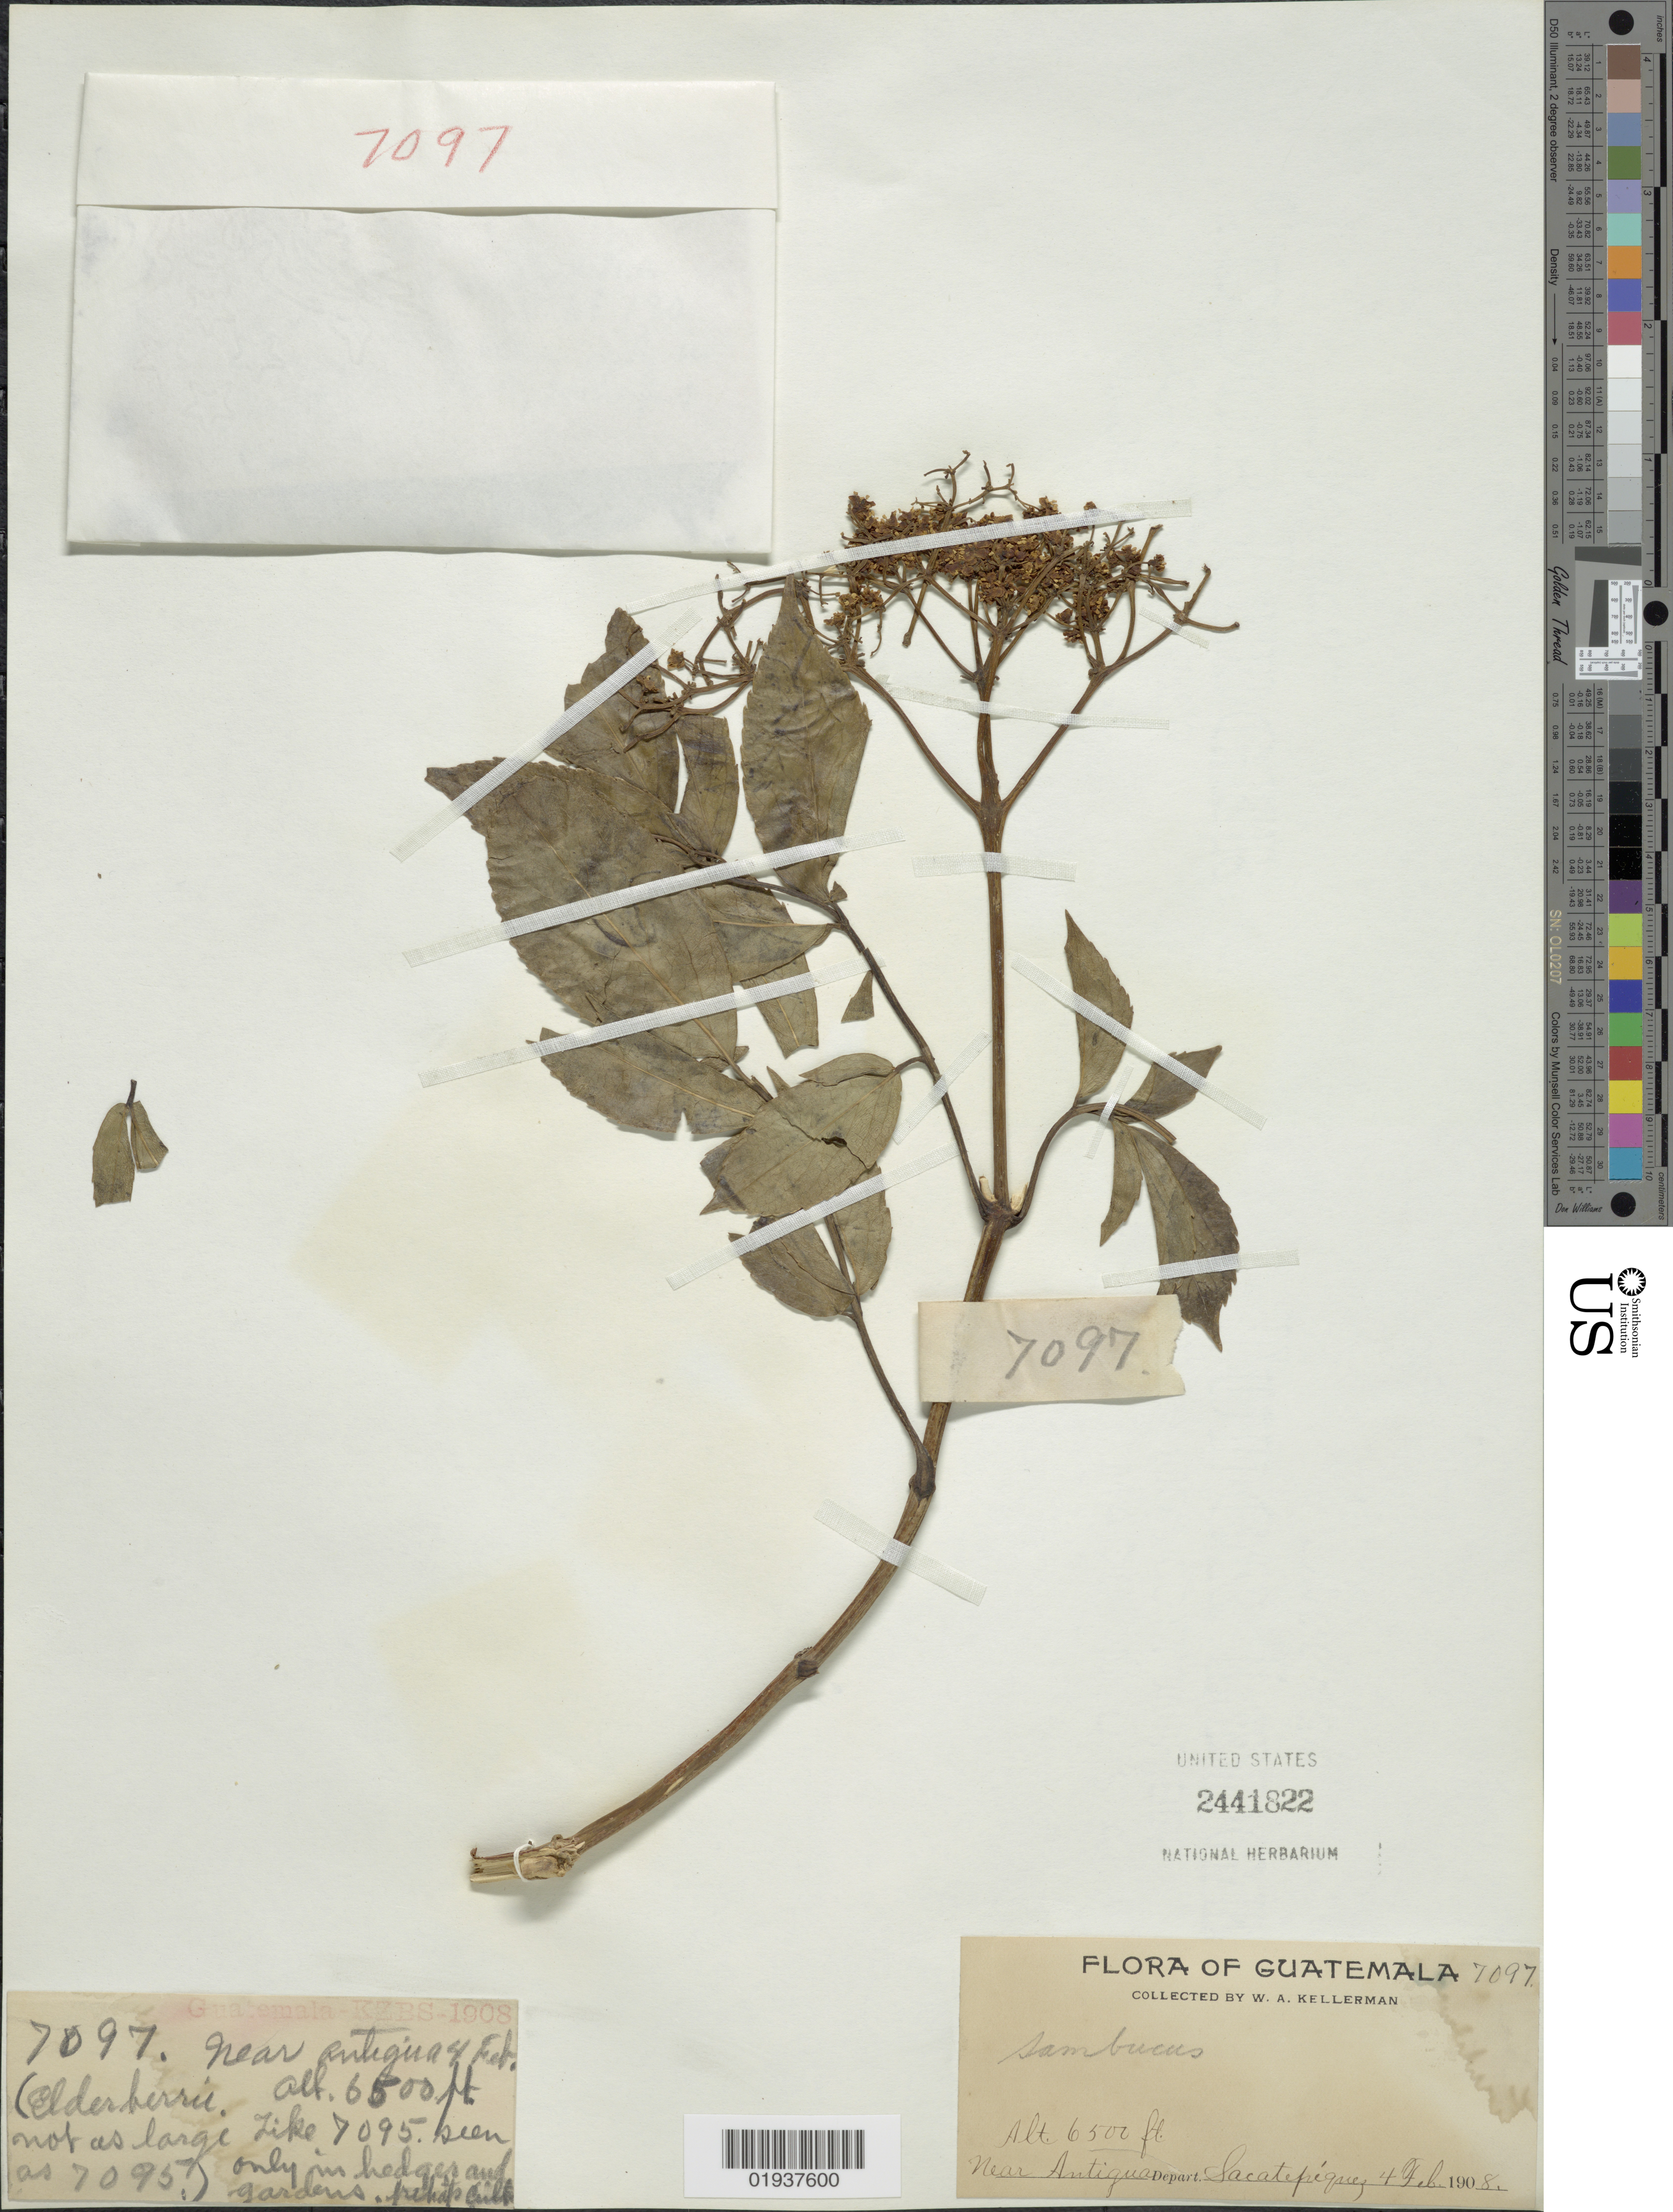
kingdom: Plantae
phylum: Tracheophyta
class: Magnoliopsida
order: Dipsacales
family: Viburnaceae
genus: Sambucus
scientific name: Sambucus sp.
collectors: W. Kellerman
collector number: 7097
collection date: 1908-02-04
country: Guatemala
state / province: Sacatepéquez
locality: Near Antigua, Depart. Sacatepéque.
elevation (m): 1981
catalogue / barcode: US 2441822